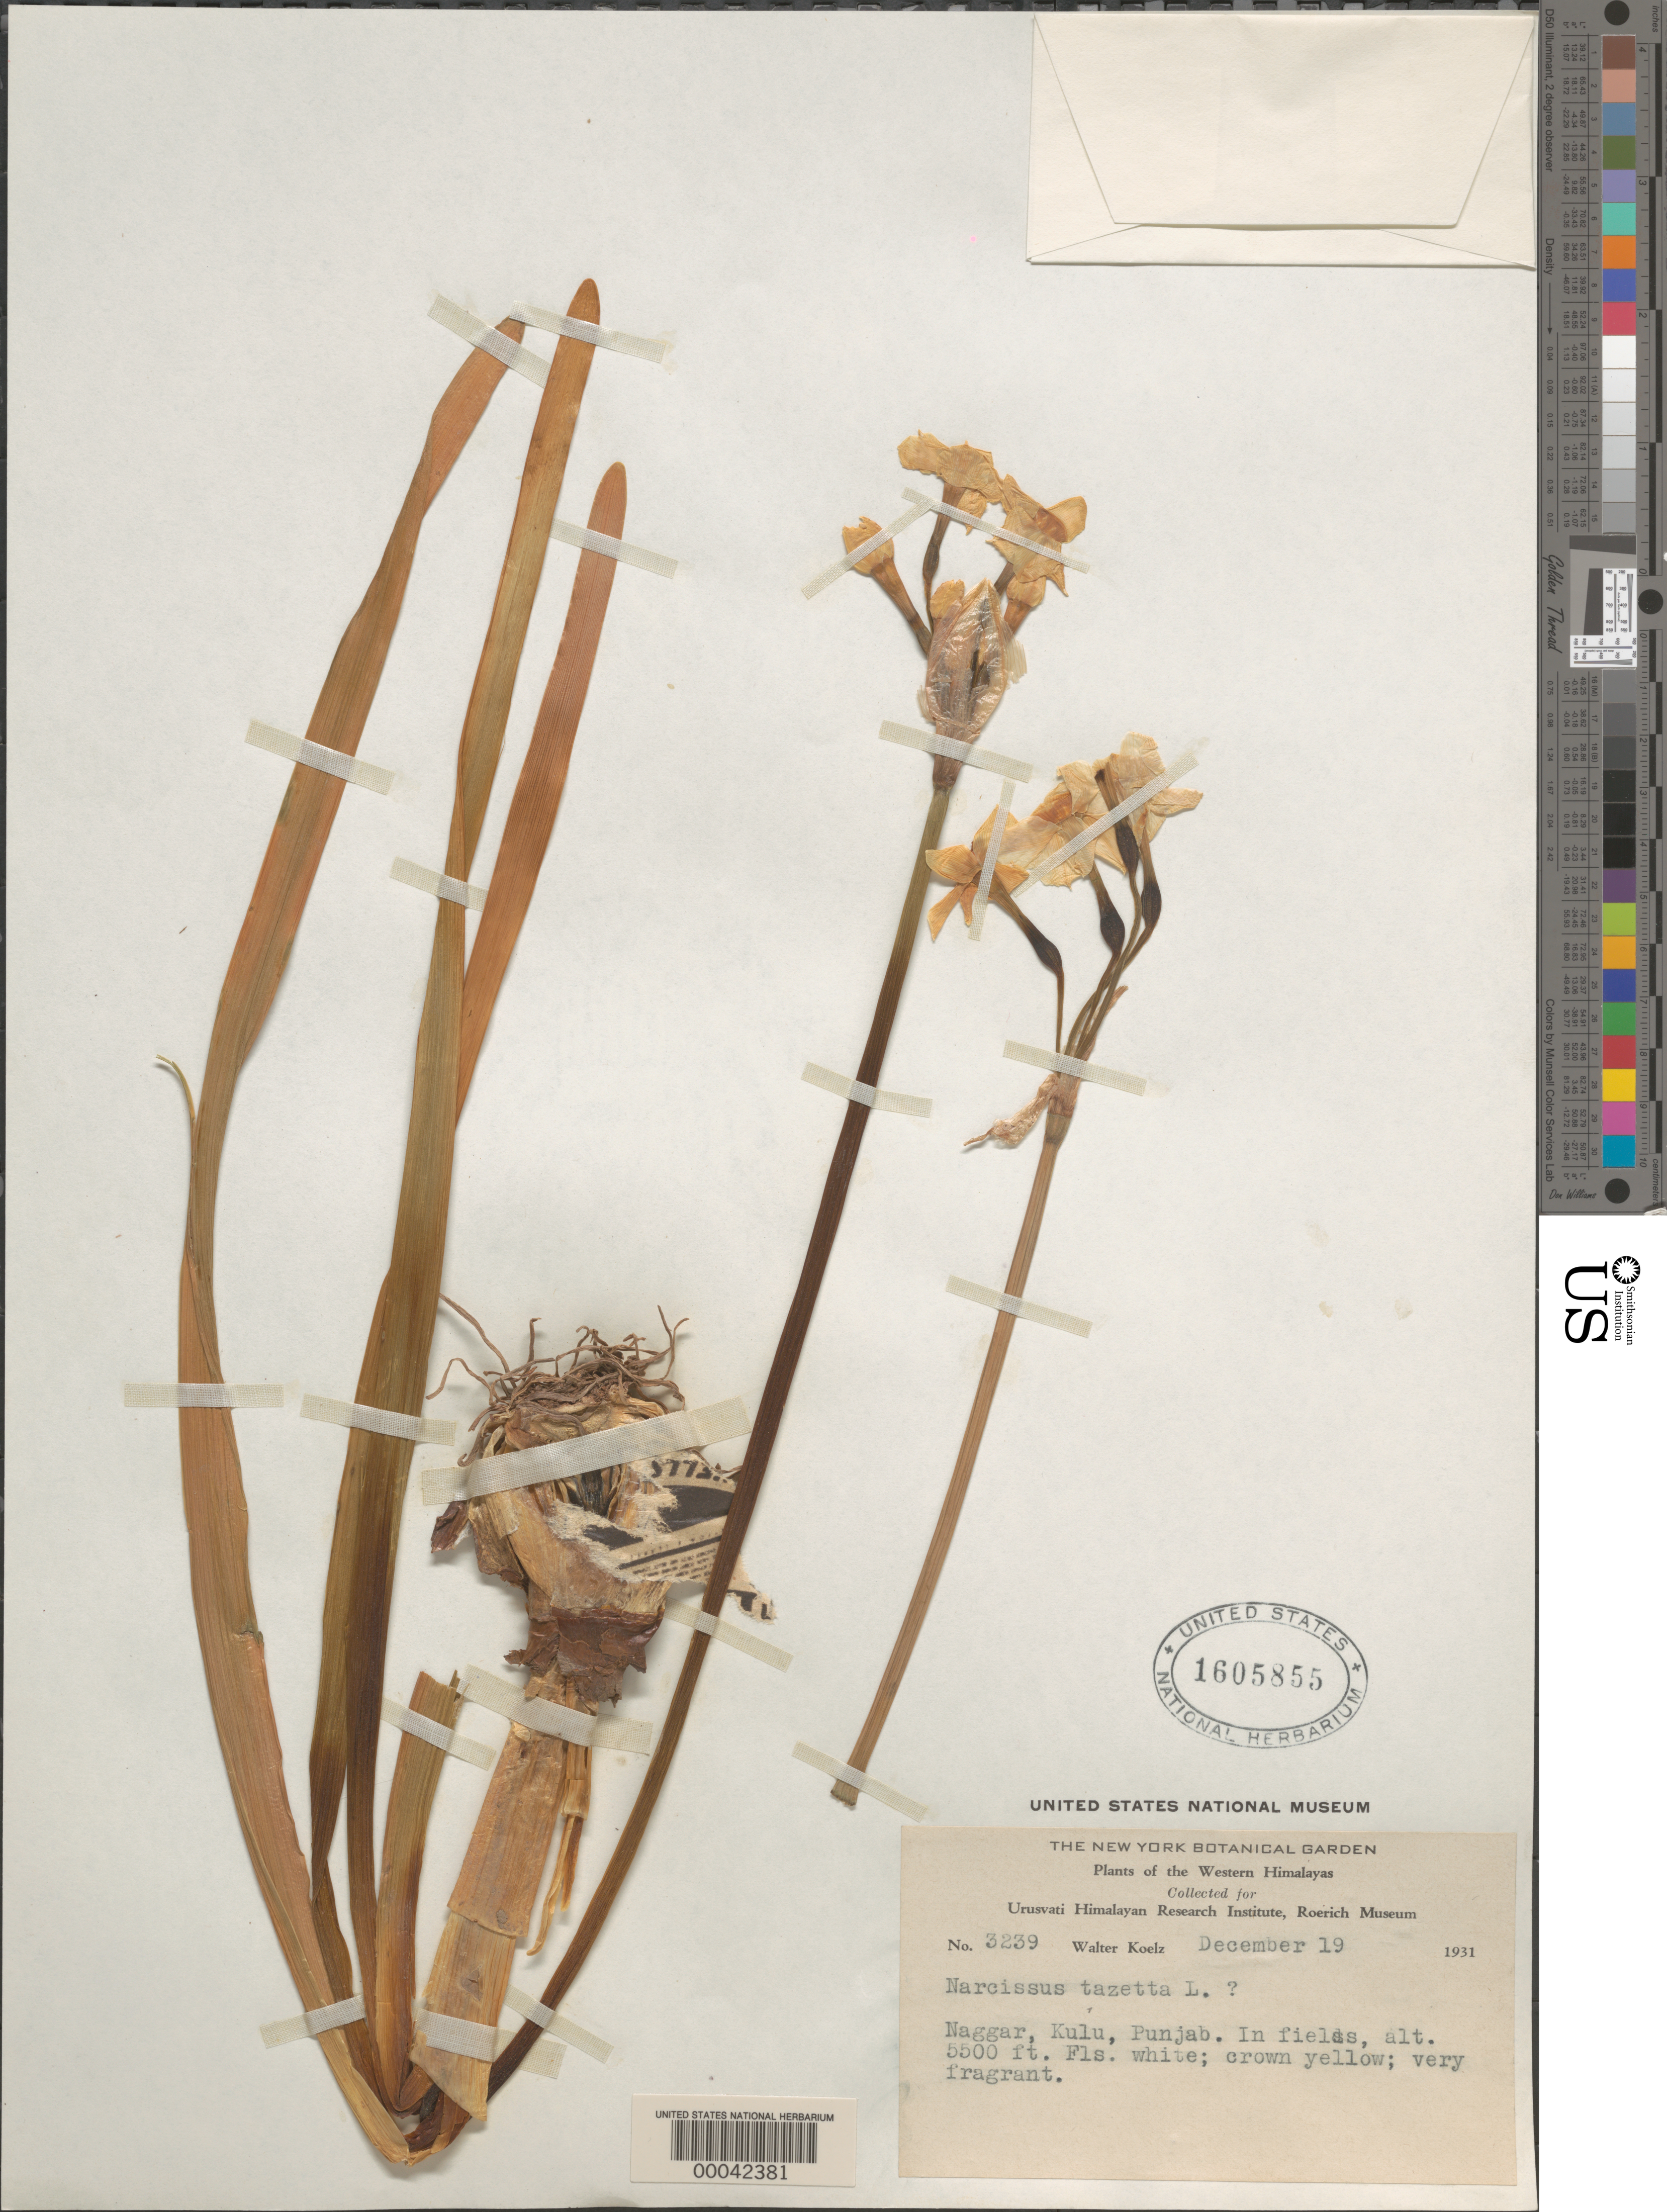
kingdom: Plantae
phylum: Tracheophyta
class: Liliopsida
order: Asparagales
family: Amaryllidaceae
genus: Narcissus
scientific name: Narcissus tazetta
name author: L.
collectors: W. N. Koelz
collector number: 3239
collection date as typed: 19 Dec 1931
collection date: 1931-12-19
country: India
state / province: Punjab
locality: Naggar, kulu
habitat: In fields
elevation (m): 1676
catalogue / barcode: US 1605855